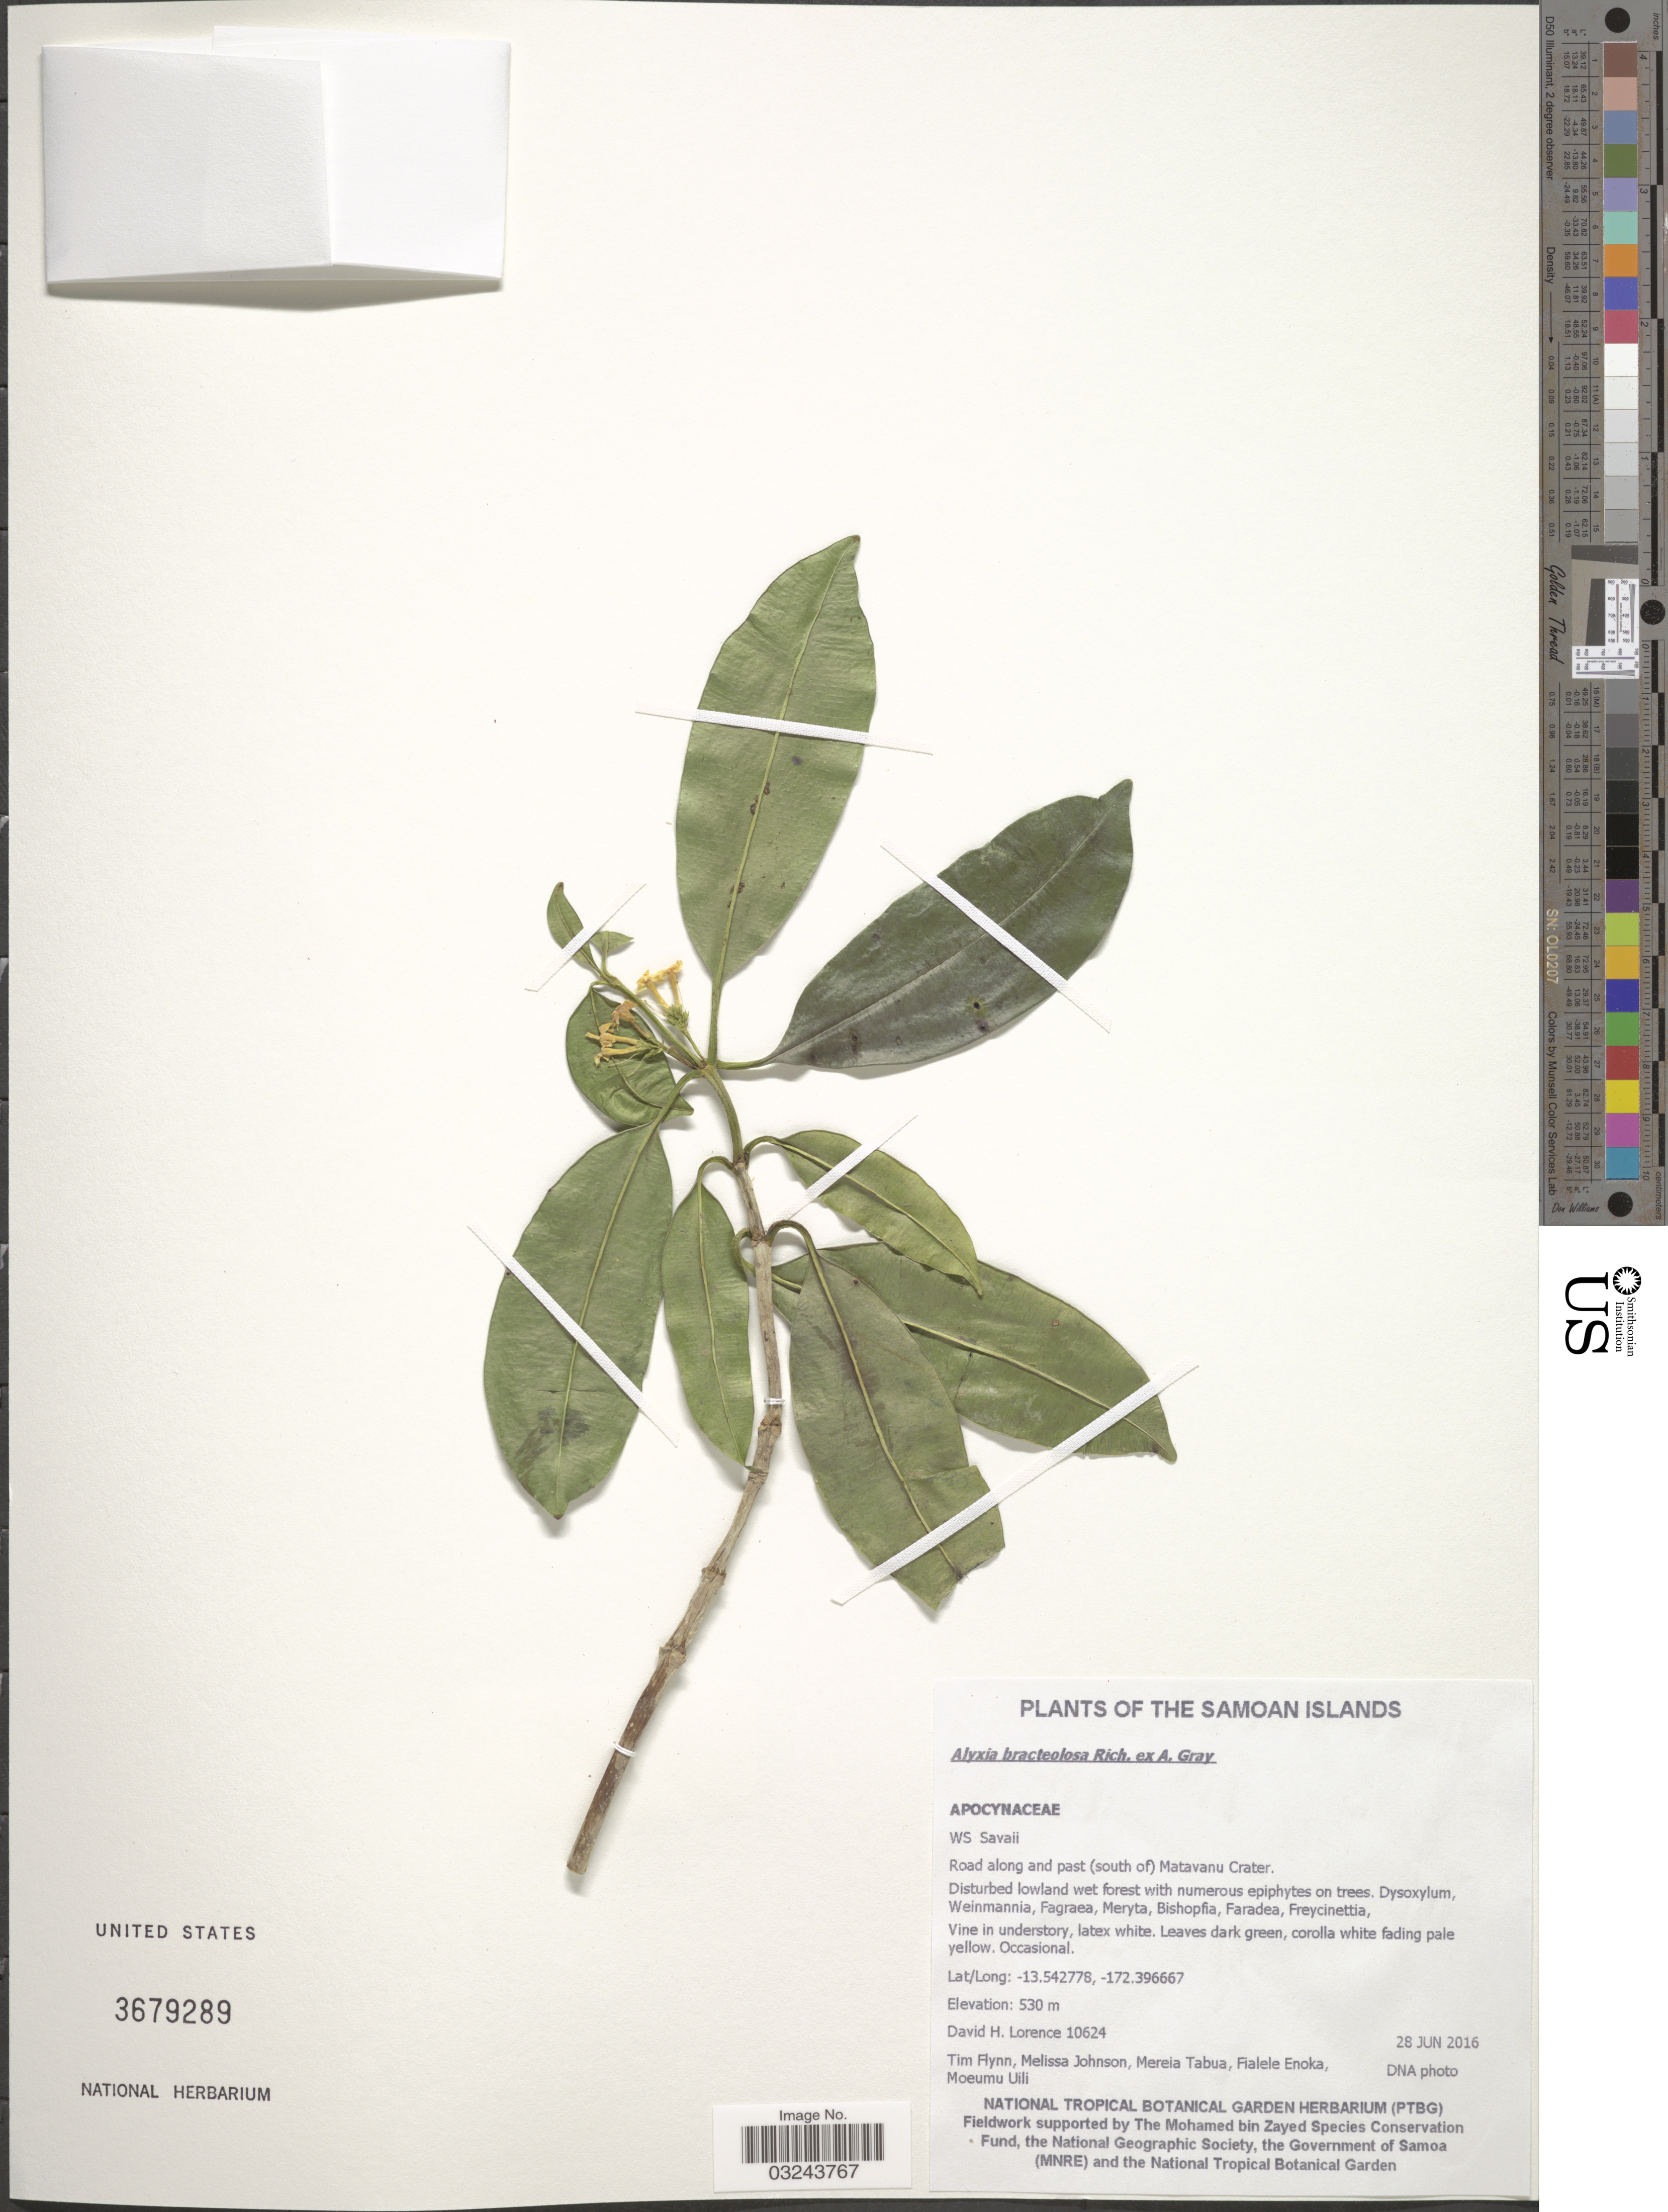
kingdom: Plantae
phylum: Tracheophyta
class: Magnoliopsida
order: Gentianales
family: Apocynaceae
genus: Alyxia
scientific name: Alyxia bracteolosa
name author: W.P. Rich ex A. Gray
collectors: D. Lorence, T. Flynn, M. Johnson, M. Tabua & et al.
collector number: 10624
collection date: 2016-06-28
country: Samoa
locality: Samoan Islands. WS Savaii. Road along and past (south of) Matavanu Crater.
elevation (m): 530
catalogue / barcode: US 3679289